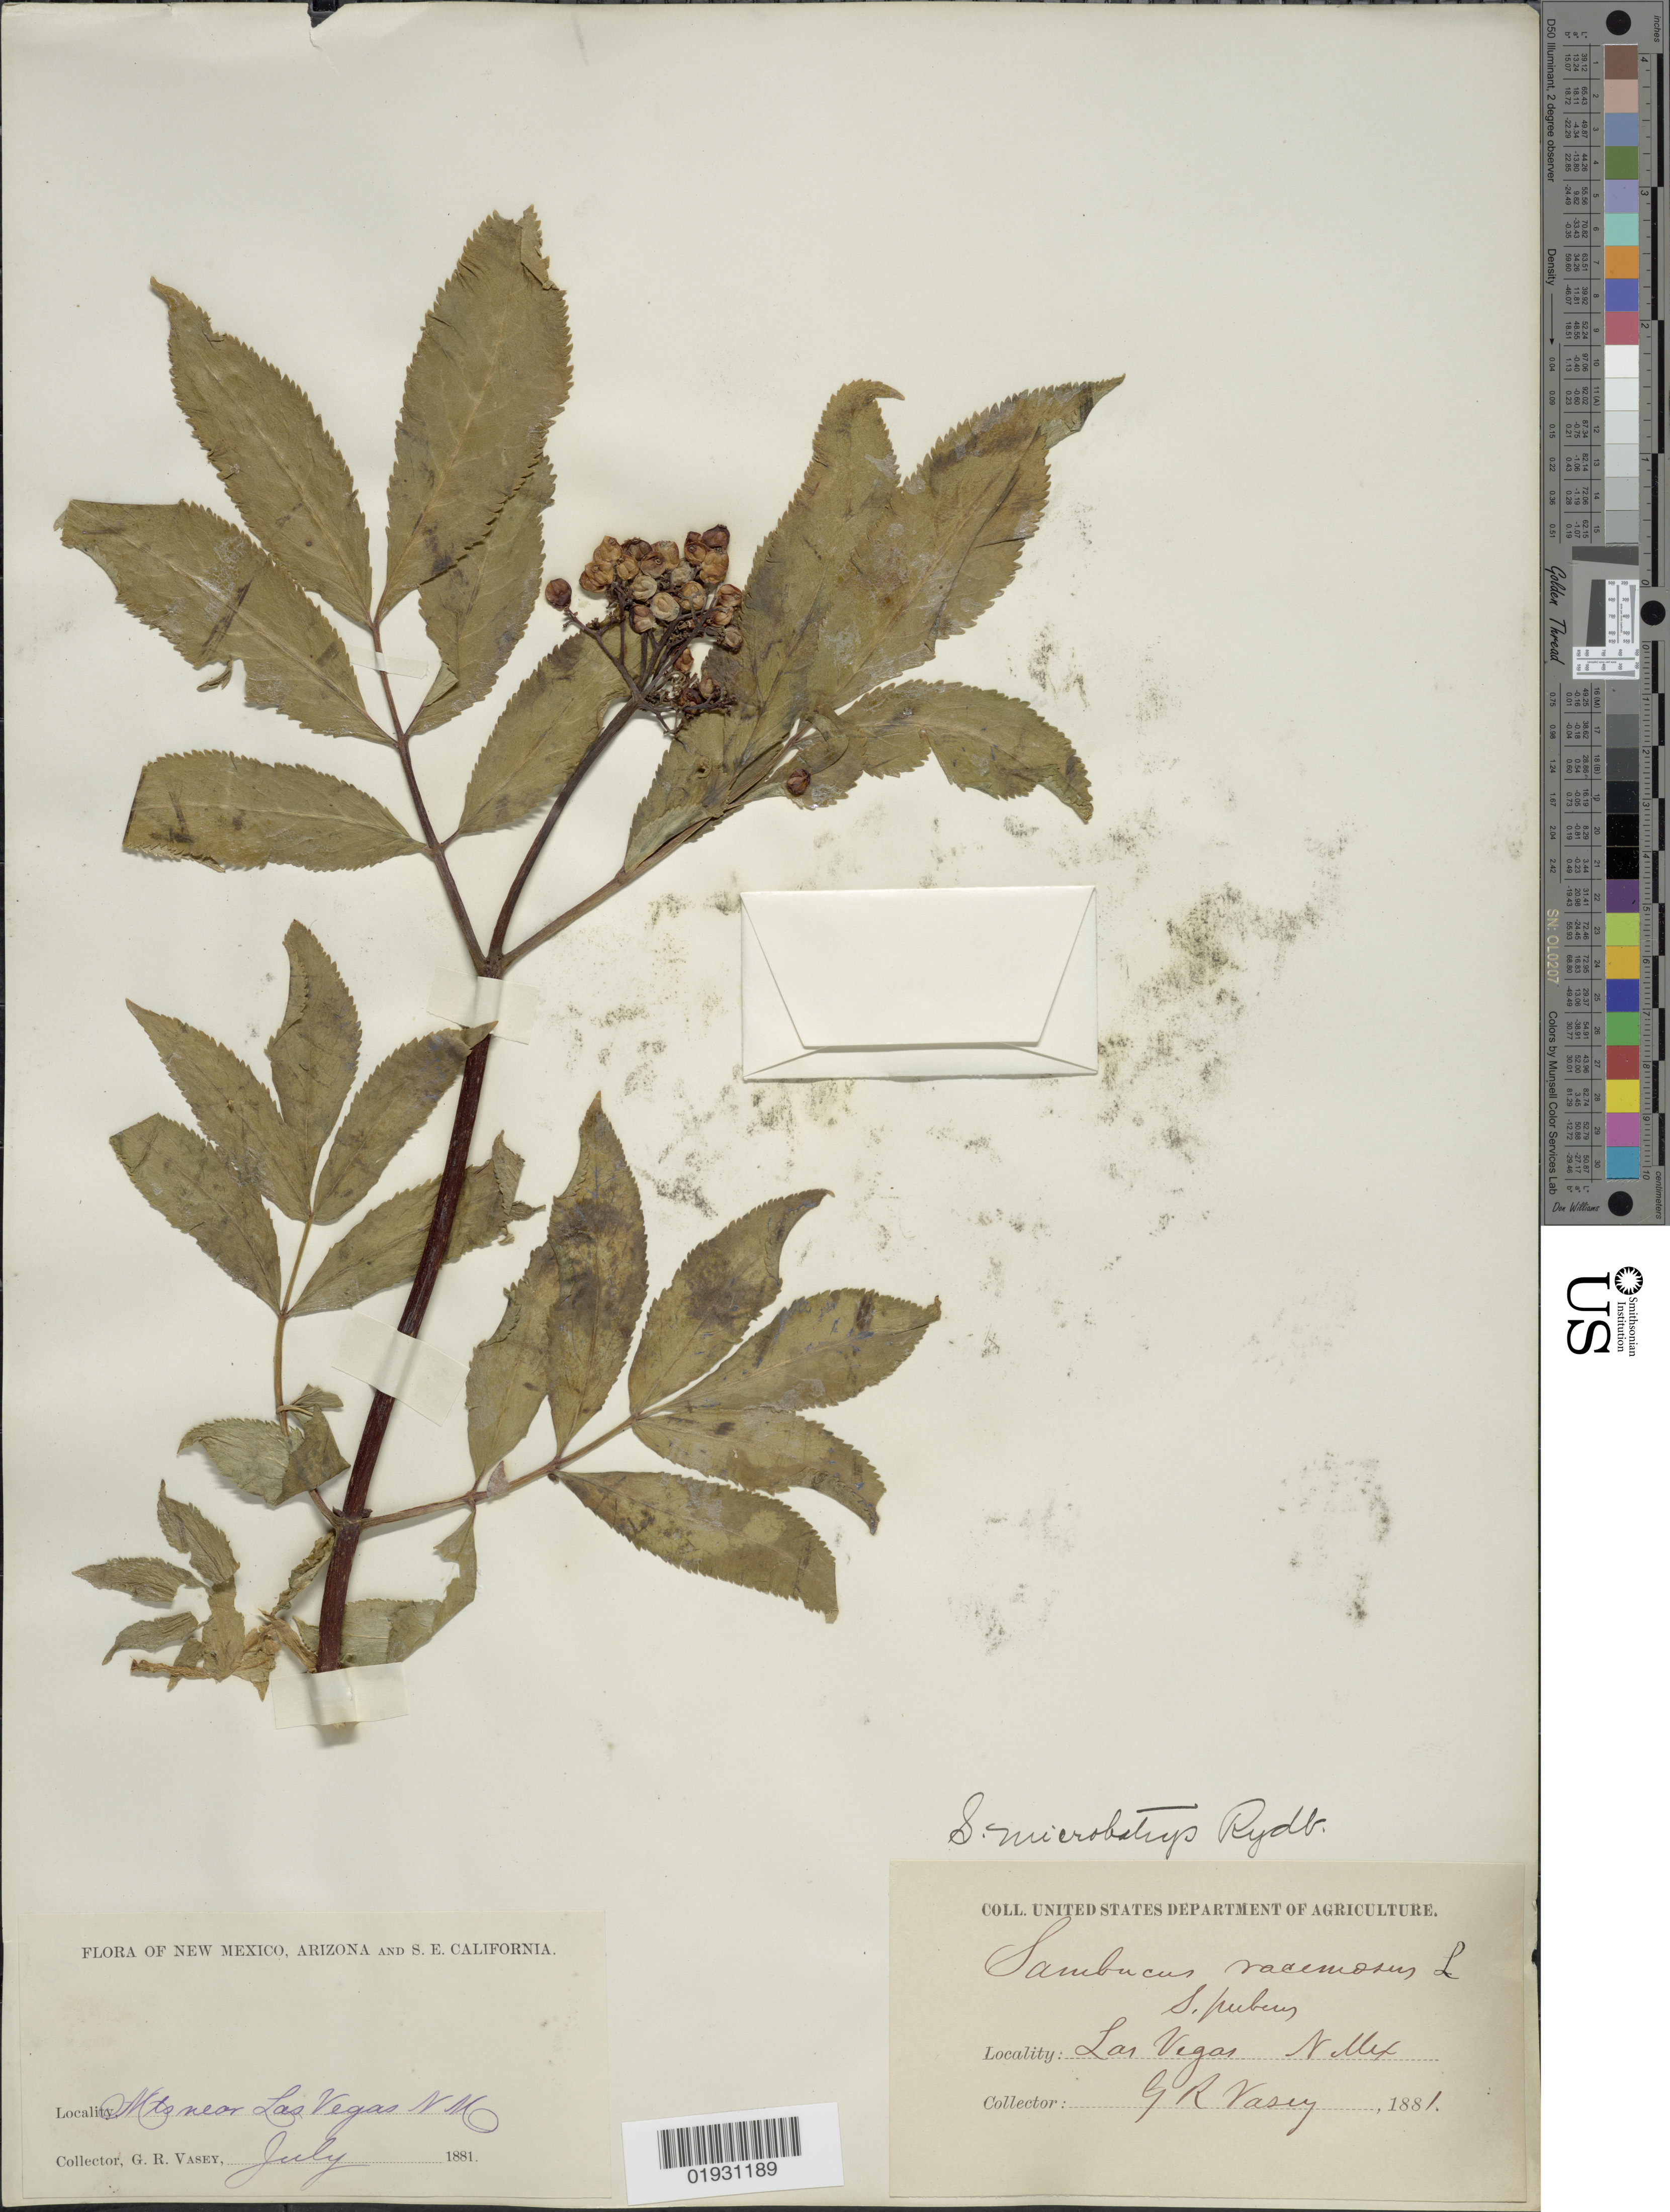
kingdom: Plantae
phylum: Tracheophyta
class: Magnoliopsida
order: Dipsacales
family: Viburnaceae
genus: Sambucus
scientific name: Sambucus microbotrys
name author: Rydb.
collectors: G. R. Vasey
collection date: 1881-07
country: United States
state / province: New Mexico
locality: Mts near Las Vegas.